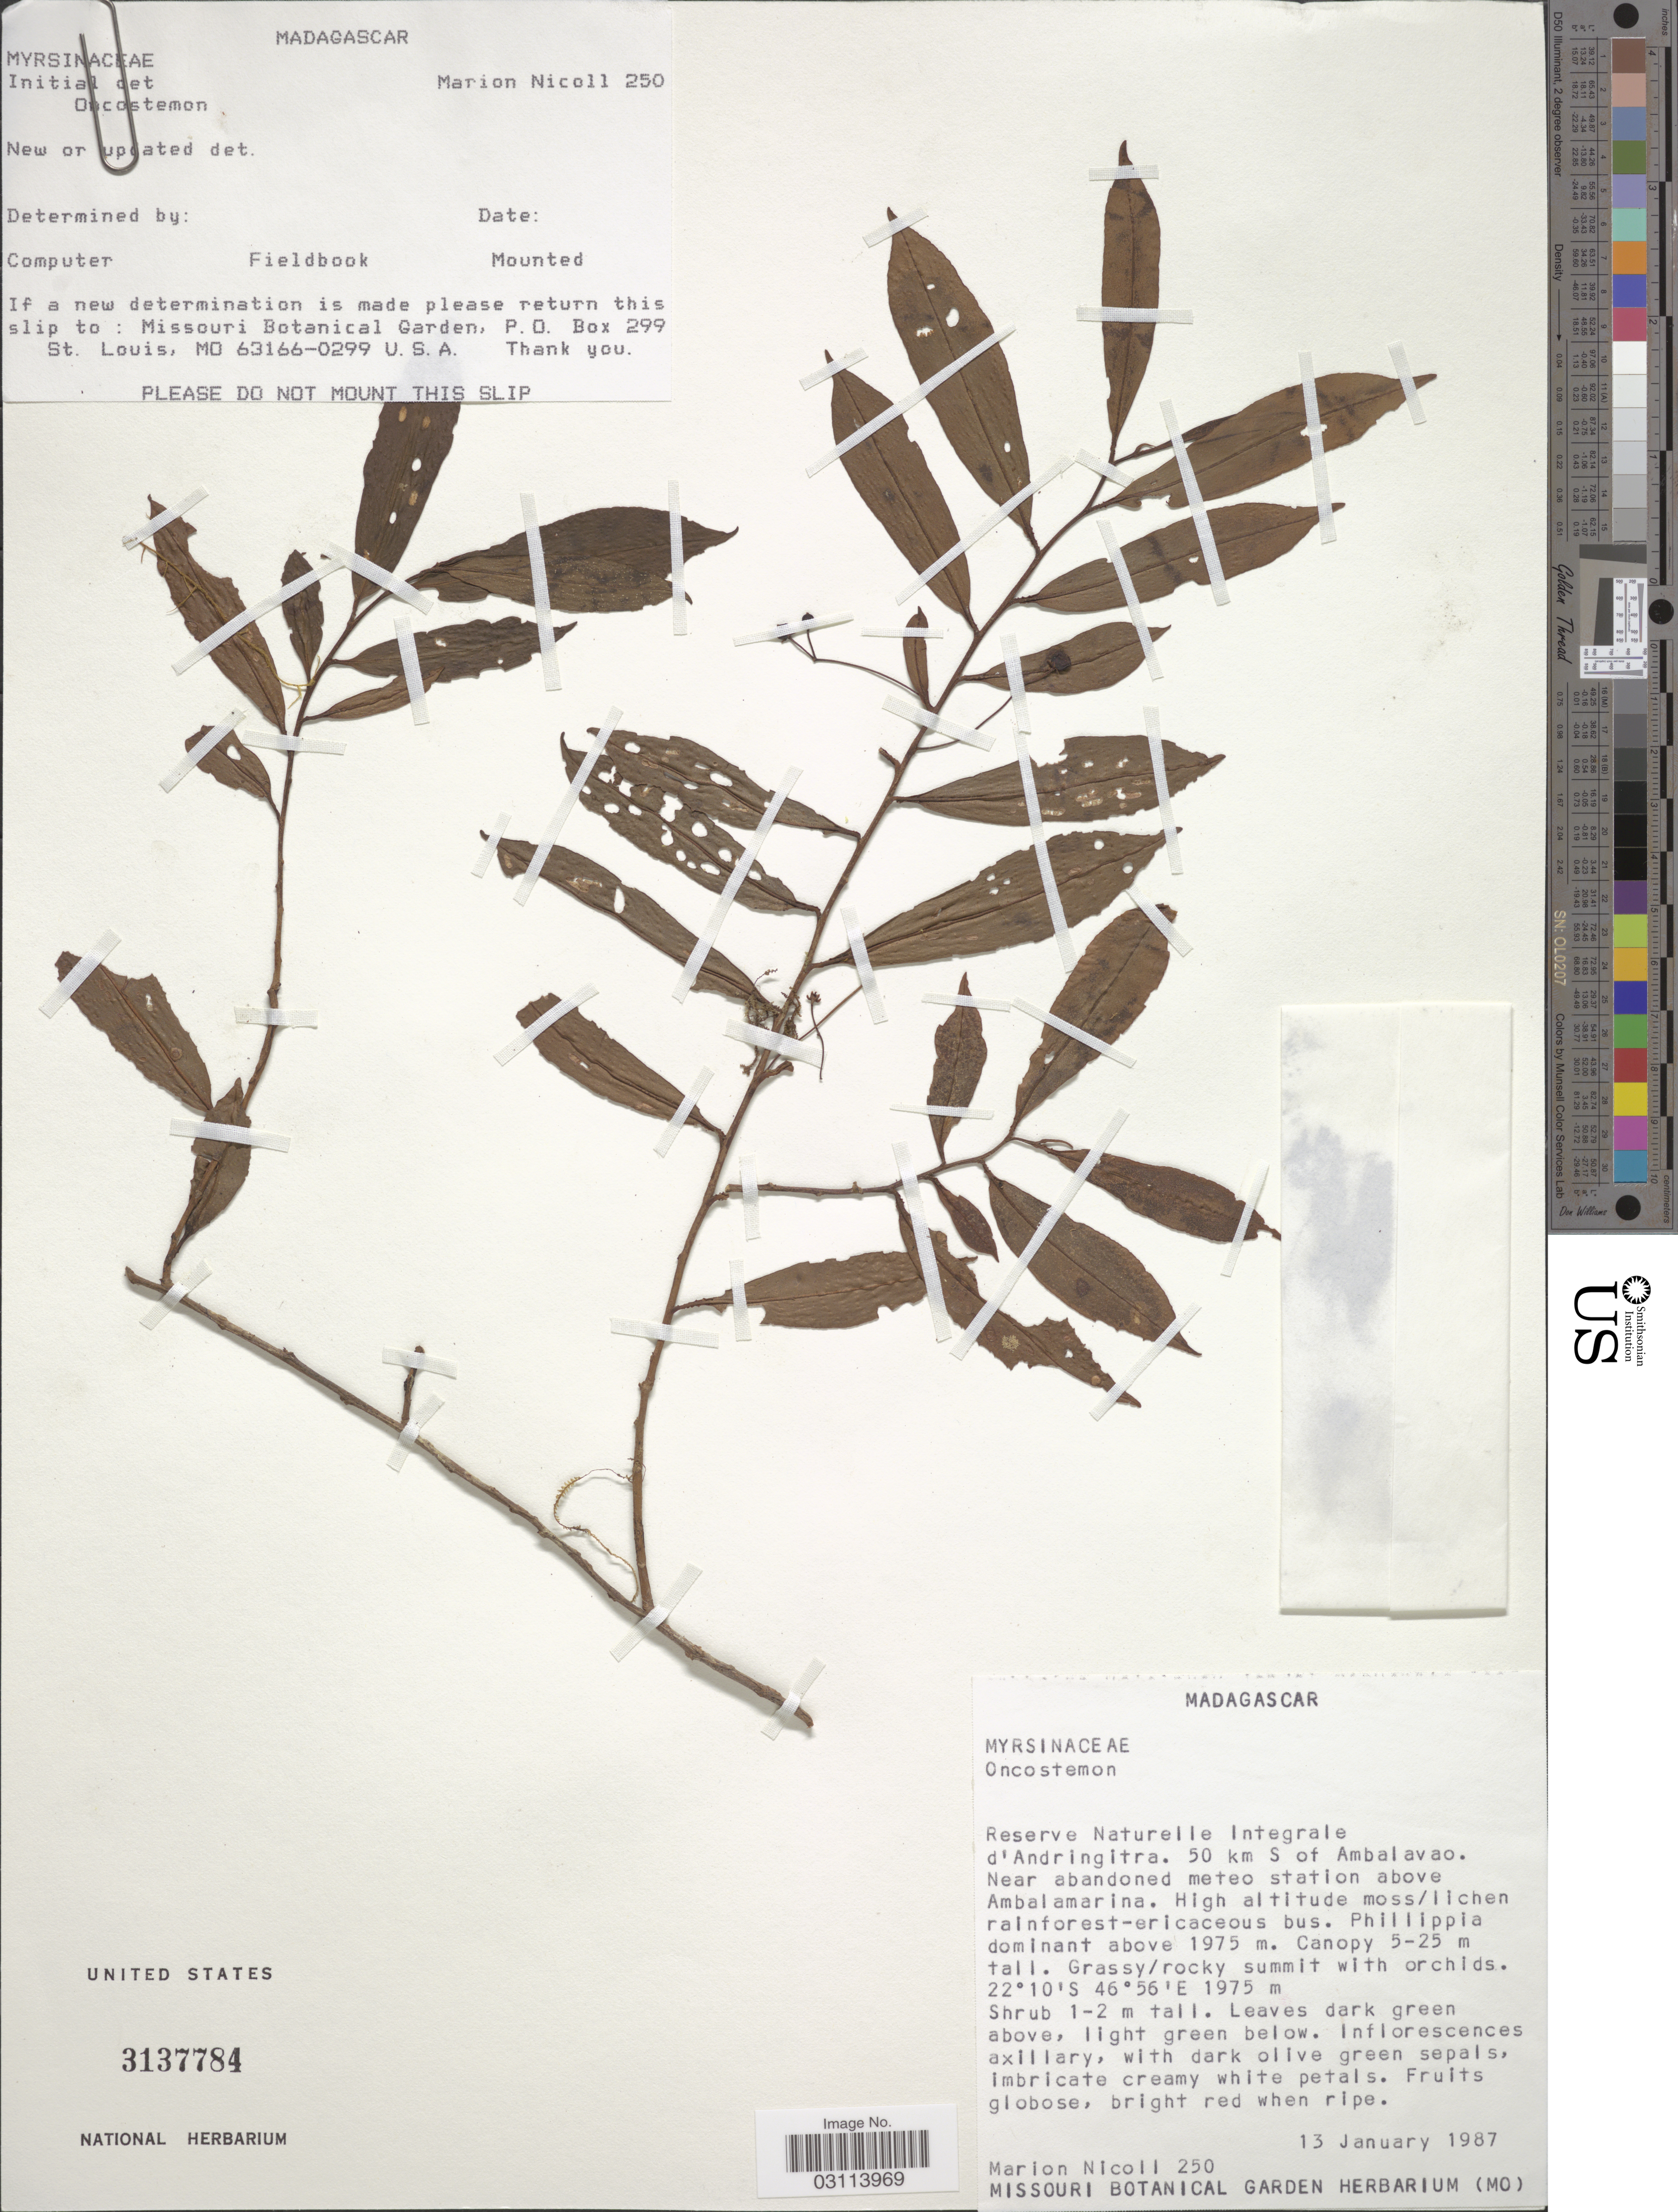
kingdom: Plantae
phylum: Tracheophyta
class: Magnoliopsida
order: Ericales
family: Primulaceae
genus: Oncostemon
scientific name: Oncostemon sp.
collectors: M. F. Nicoll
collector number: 250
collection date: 1987-01-13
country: Madagascar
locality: Reserve Naturelle Integrale d'Andringitra. 50 km S of Ambalavao. Near abandoned meteo station above Ambalamarina.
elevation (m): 1975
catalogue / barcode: US 3137784